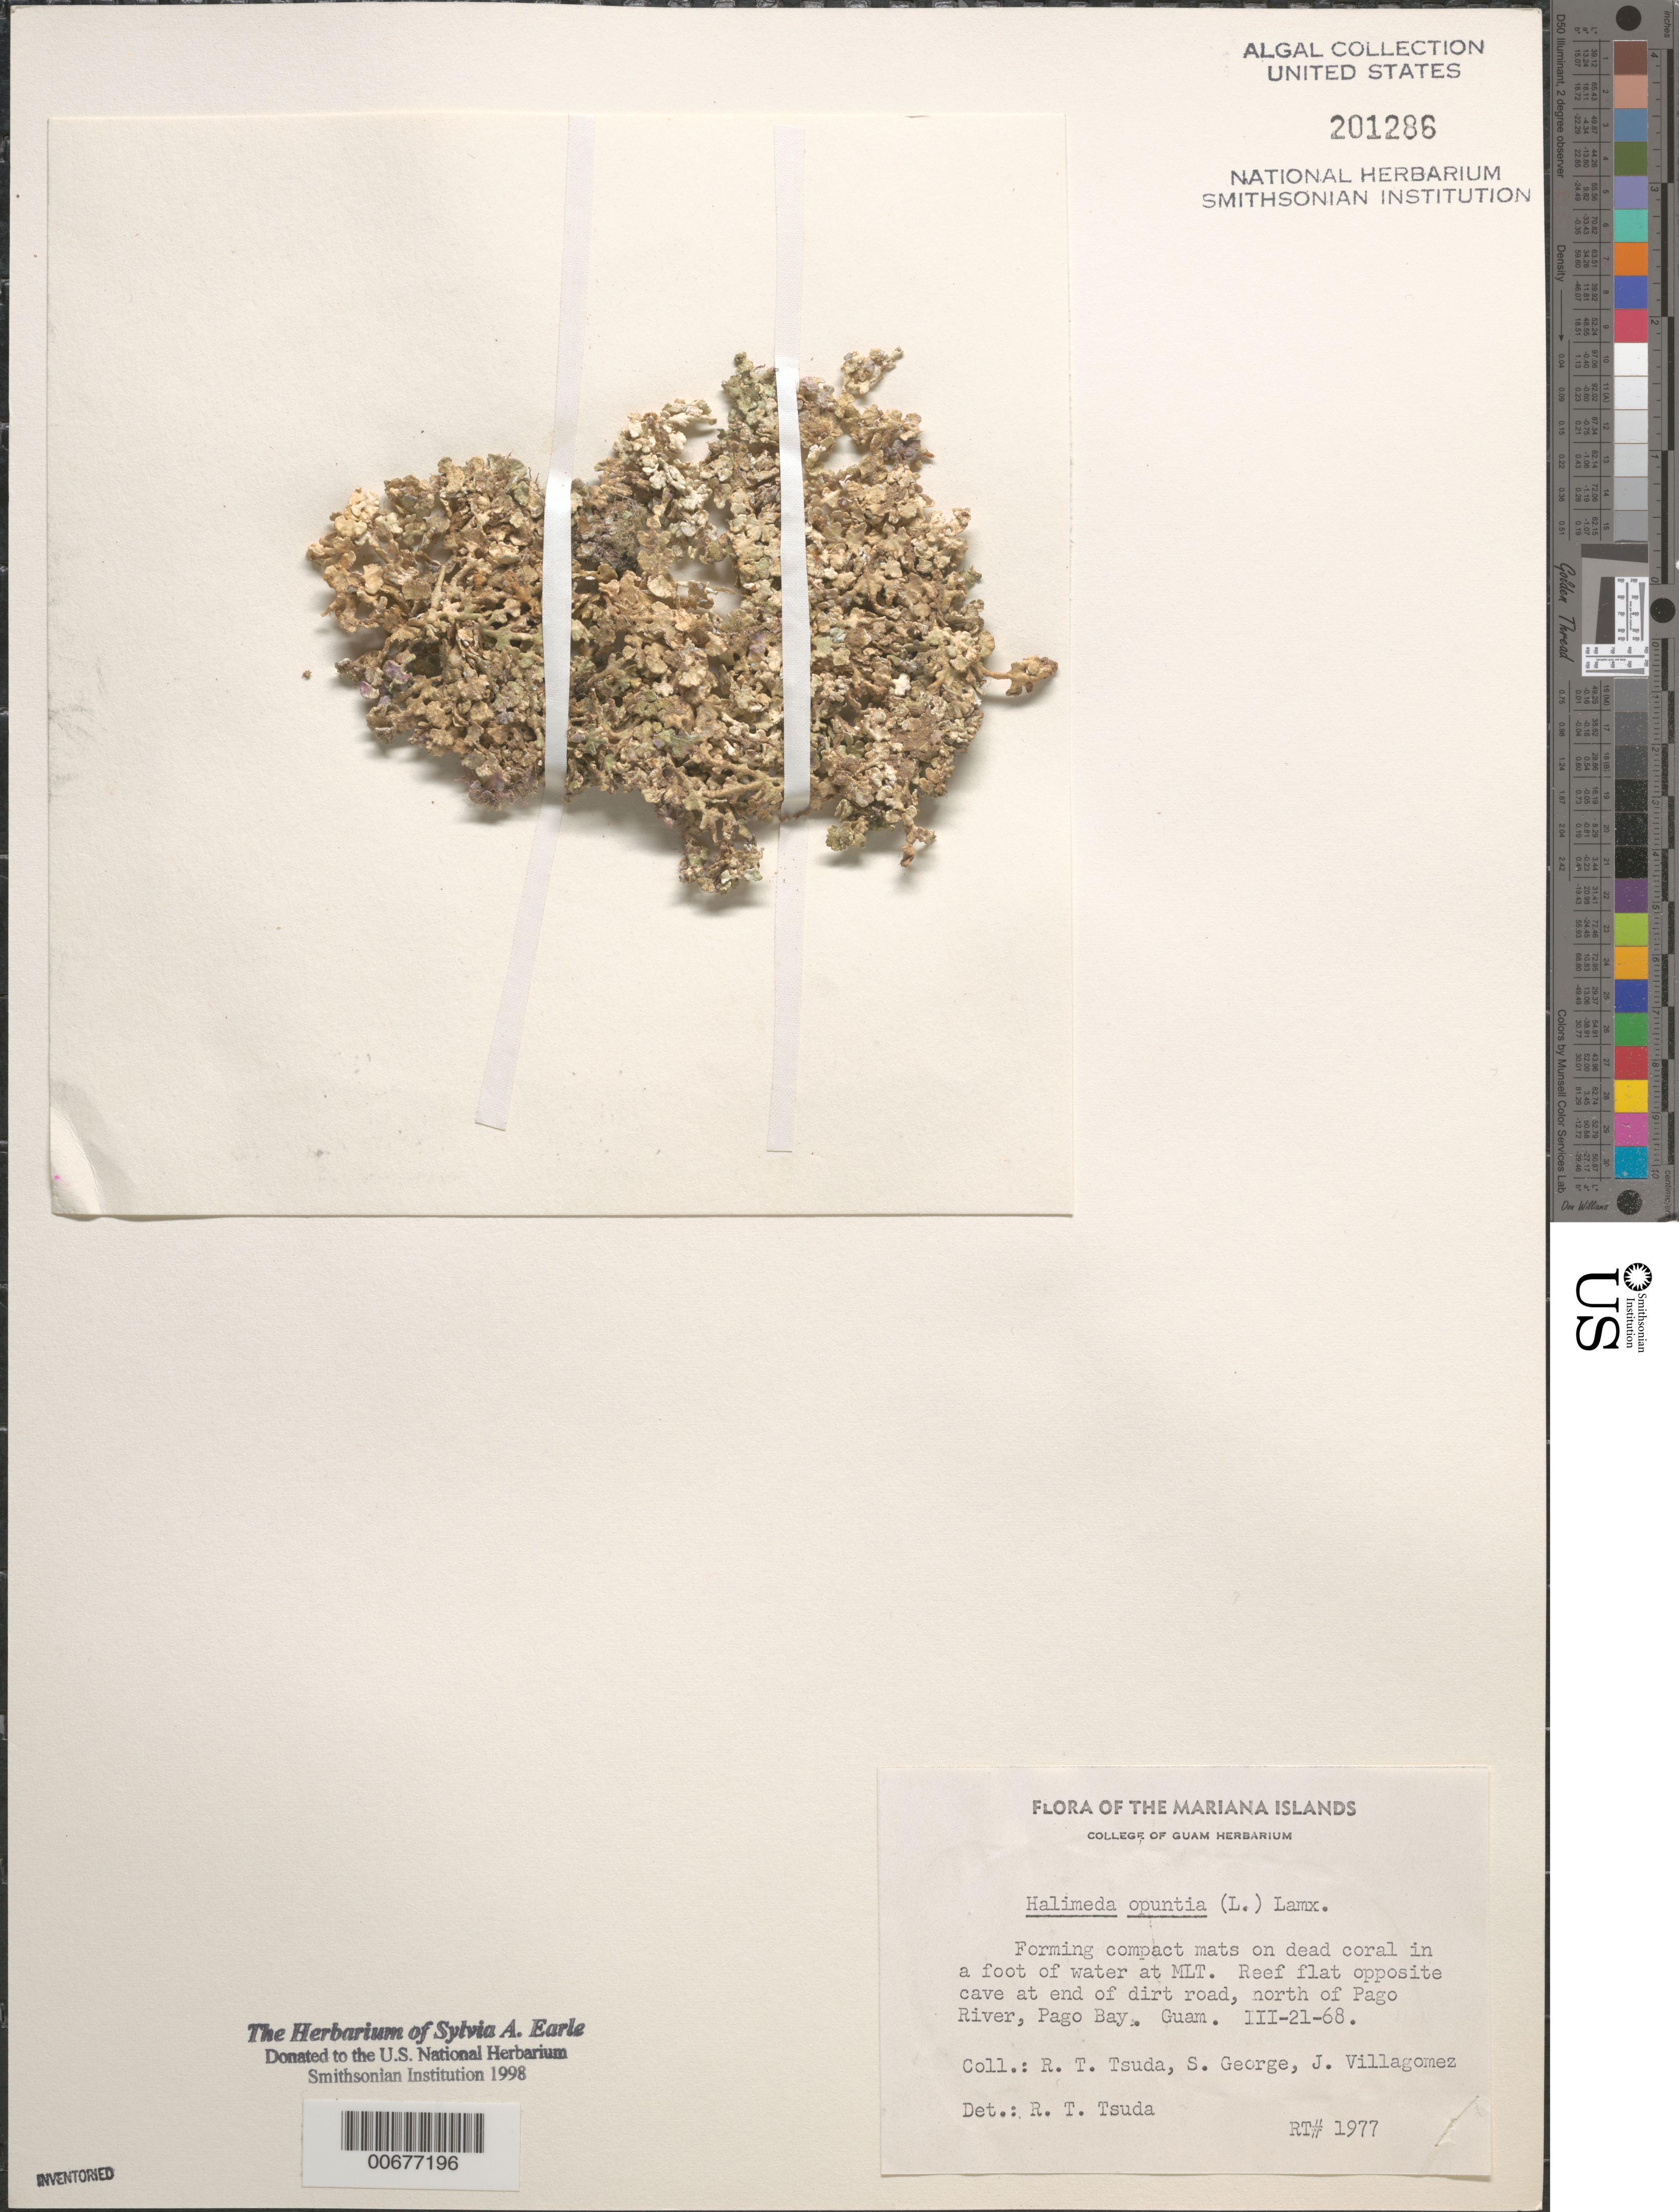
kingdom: Plantae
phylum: Chlorophyta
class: Ulvophyceae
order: Bryopsidales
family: Halimedaceae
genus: Halimeda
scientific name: Halimeda opuntia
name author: (L.) J.V.Lamouroux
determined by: Tsuda, R. T.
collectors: R. Tsuda, S. George & J. Villagomez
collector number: RT 1977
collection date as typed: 21 Mar 1968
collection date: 1968-03-21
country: Guam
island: Guam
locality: Pago Bay north of Pago River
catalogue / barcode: US 201286